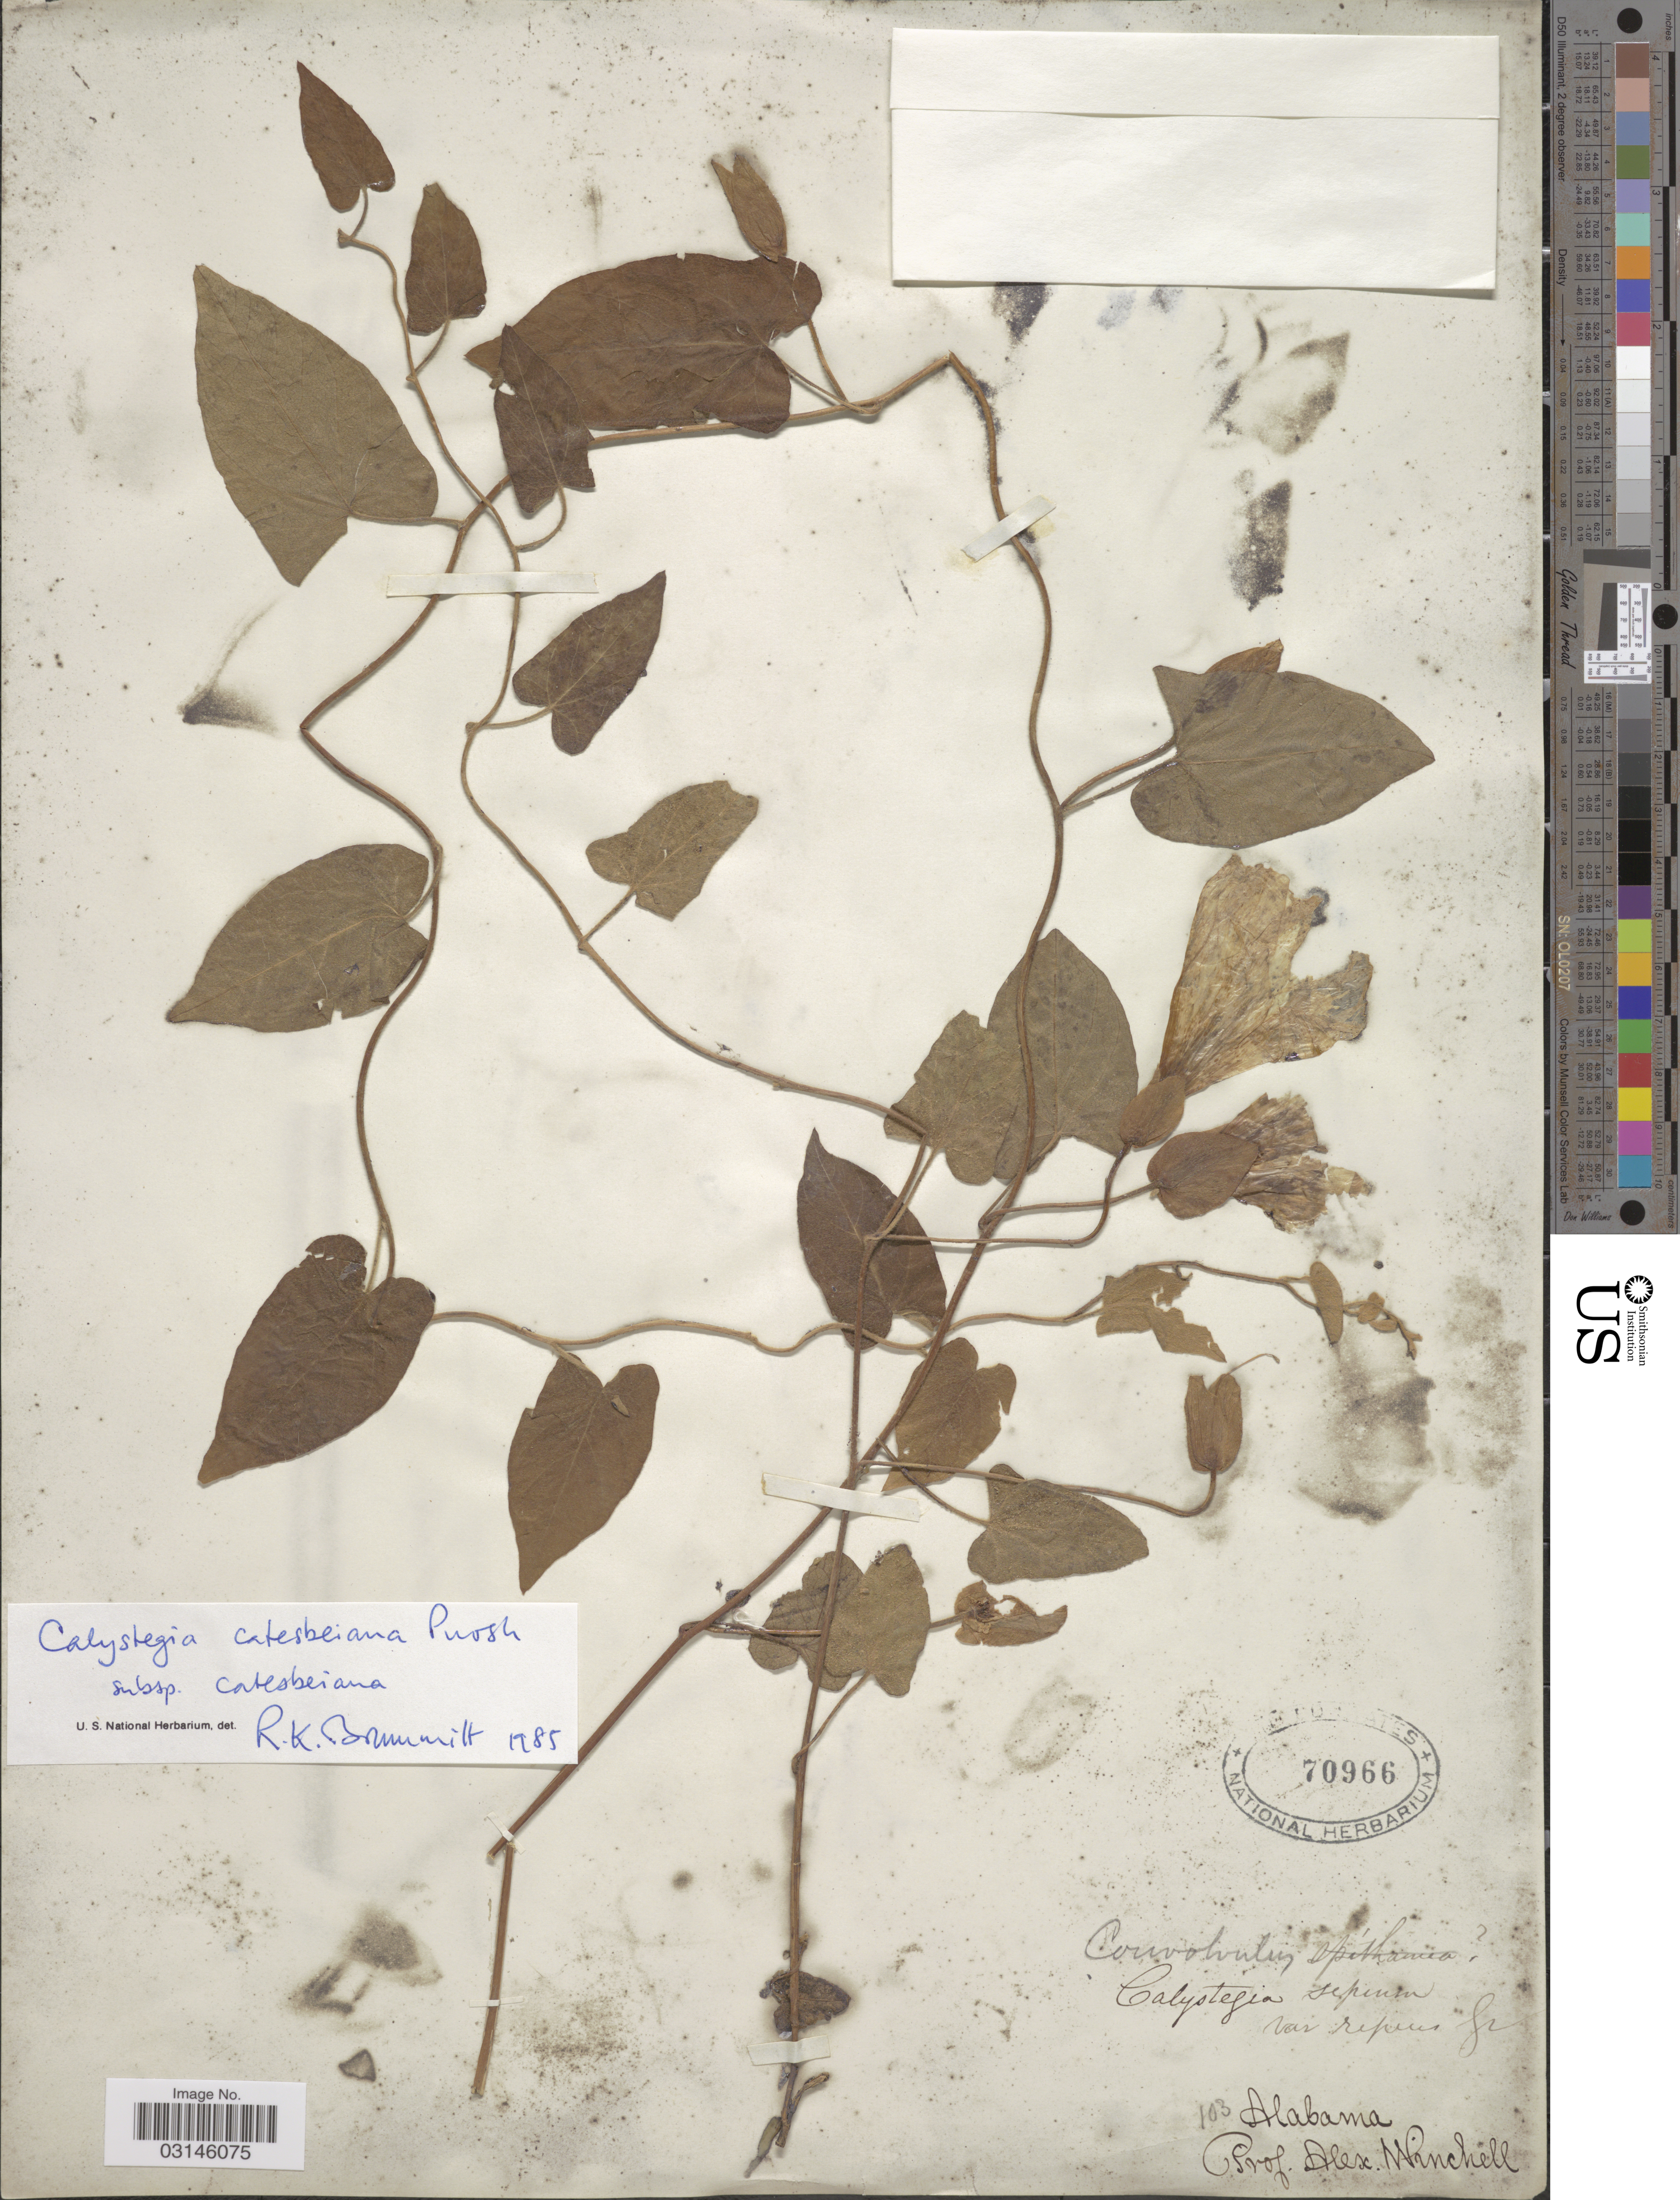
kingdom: Plantae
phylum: Tracheophyta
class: Magnoliopsida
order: Solanales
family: Convolvulaceae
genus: Calystegia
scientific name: Calystegia catesbeiana subsp. catesbeiana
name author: Brummitt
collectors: A. Winchell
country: United States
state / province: Alabama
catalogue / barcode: US 70966